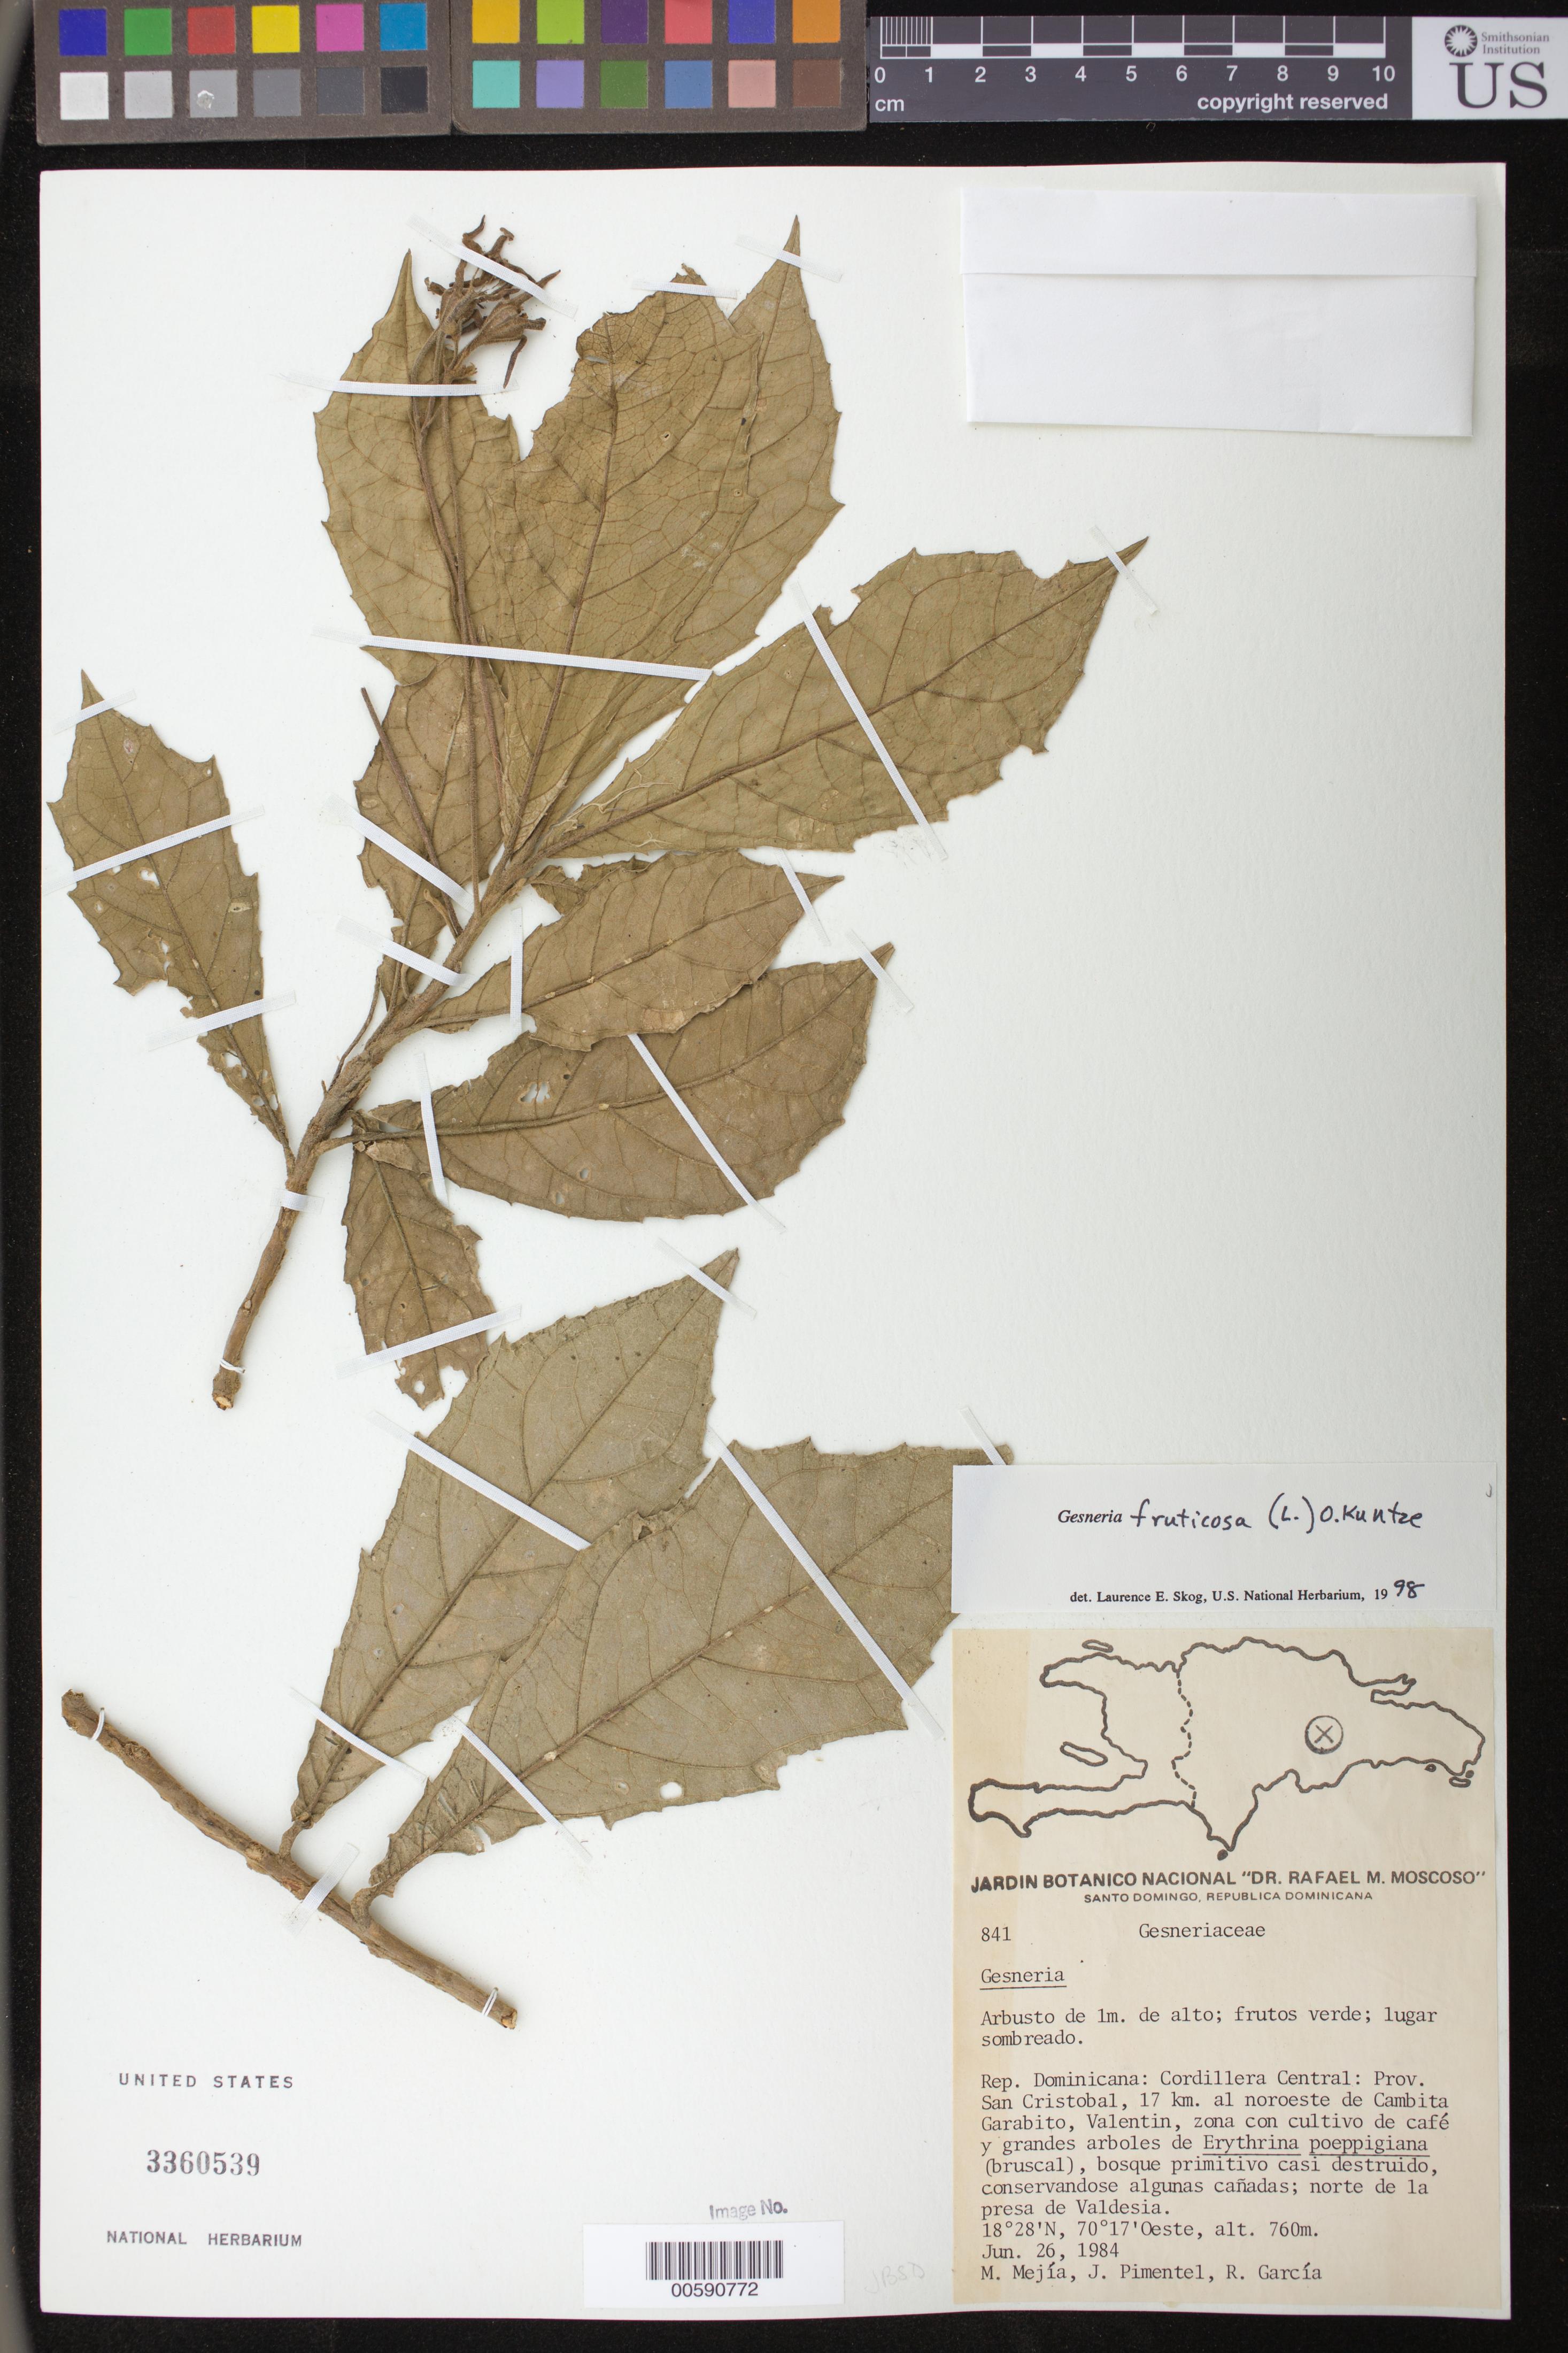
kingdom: Plantae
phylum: Tracheophyta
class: Magnoliopsida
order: Lamiales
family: Gesneriaceae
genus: Gesneria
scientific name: Gesneria fruticosa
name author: (L.) Kuntze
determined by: Skog, Laurence E.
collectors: M. Mejia, J. Pimentel & R. García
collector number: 841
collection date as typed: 26 Jun 1984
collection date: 1984-06-26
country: Dominican Republic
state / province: San Cristóbal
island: Hispaniola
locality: Cordillera Central: 17 km NW de Cambita Garabito, Valentin, N de la presa de Valdesia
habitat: Zona con cultivo de café y grandes árboles de Erythrina poeppigiana (bruscal), bosque primitivo casi destruido, conservandose algunas cañadas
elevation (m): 760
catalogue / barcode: US 3360539